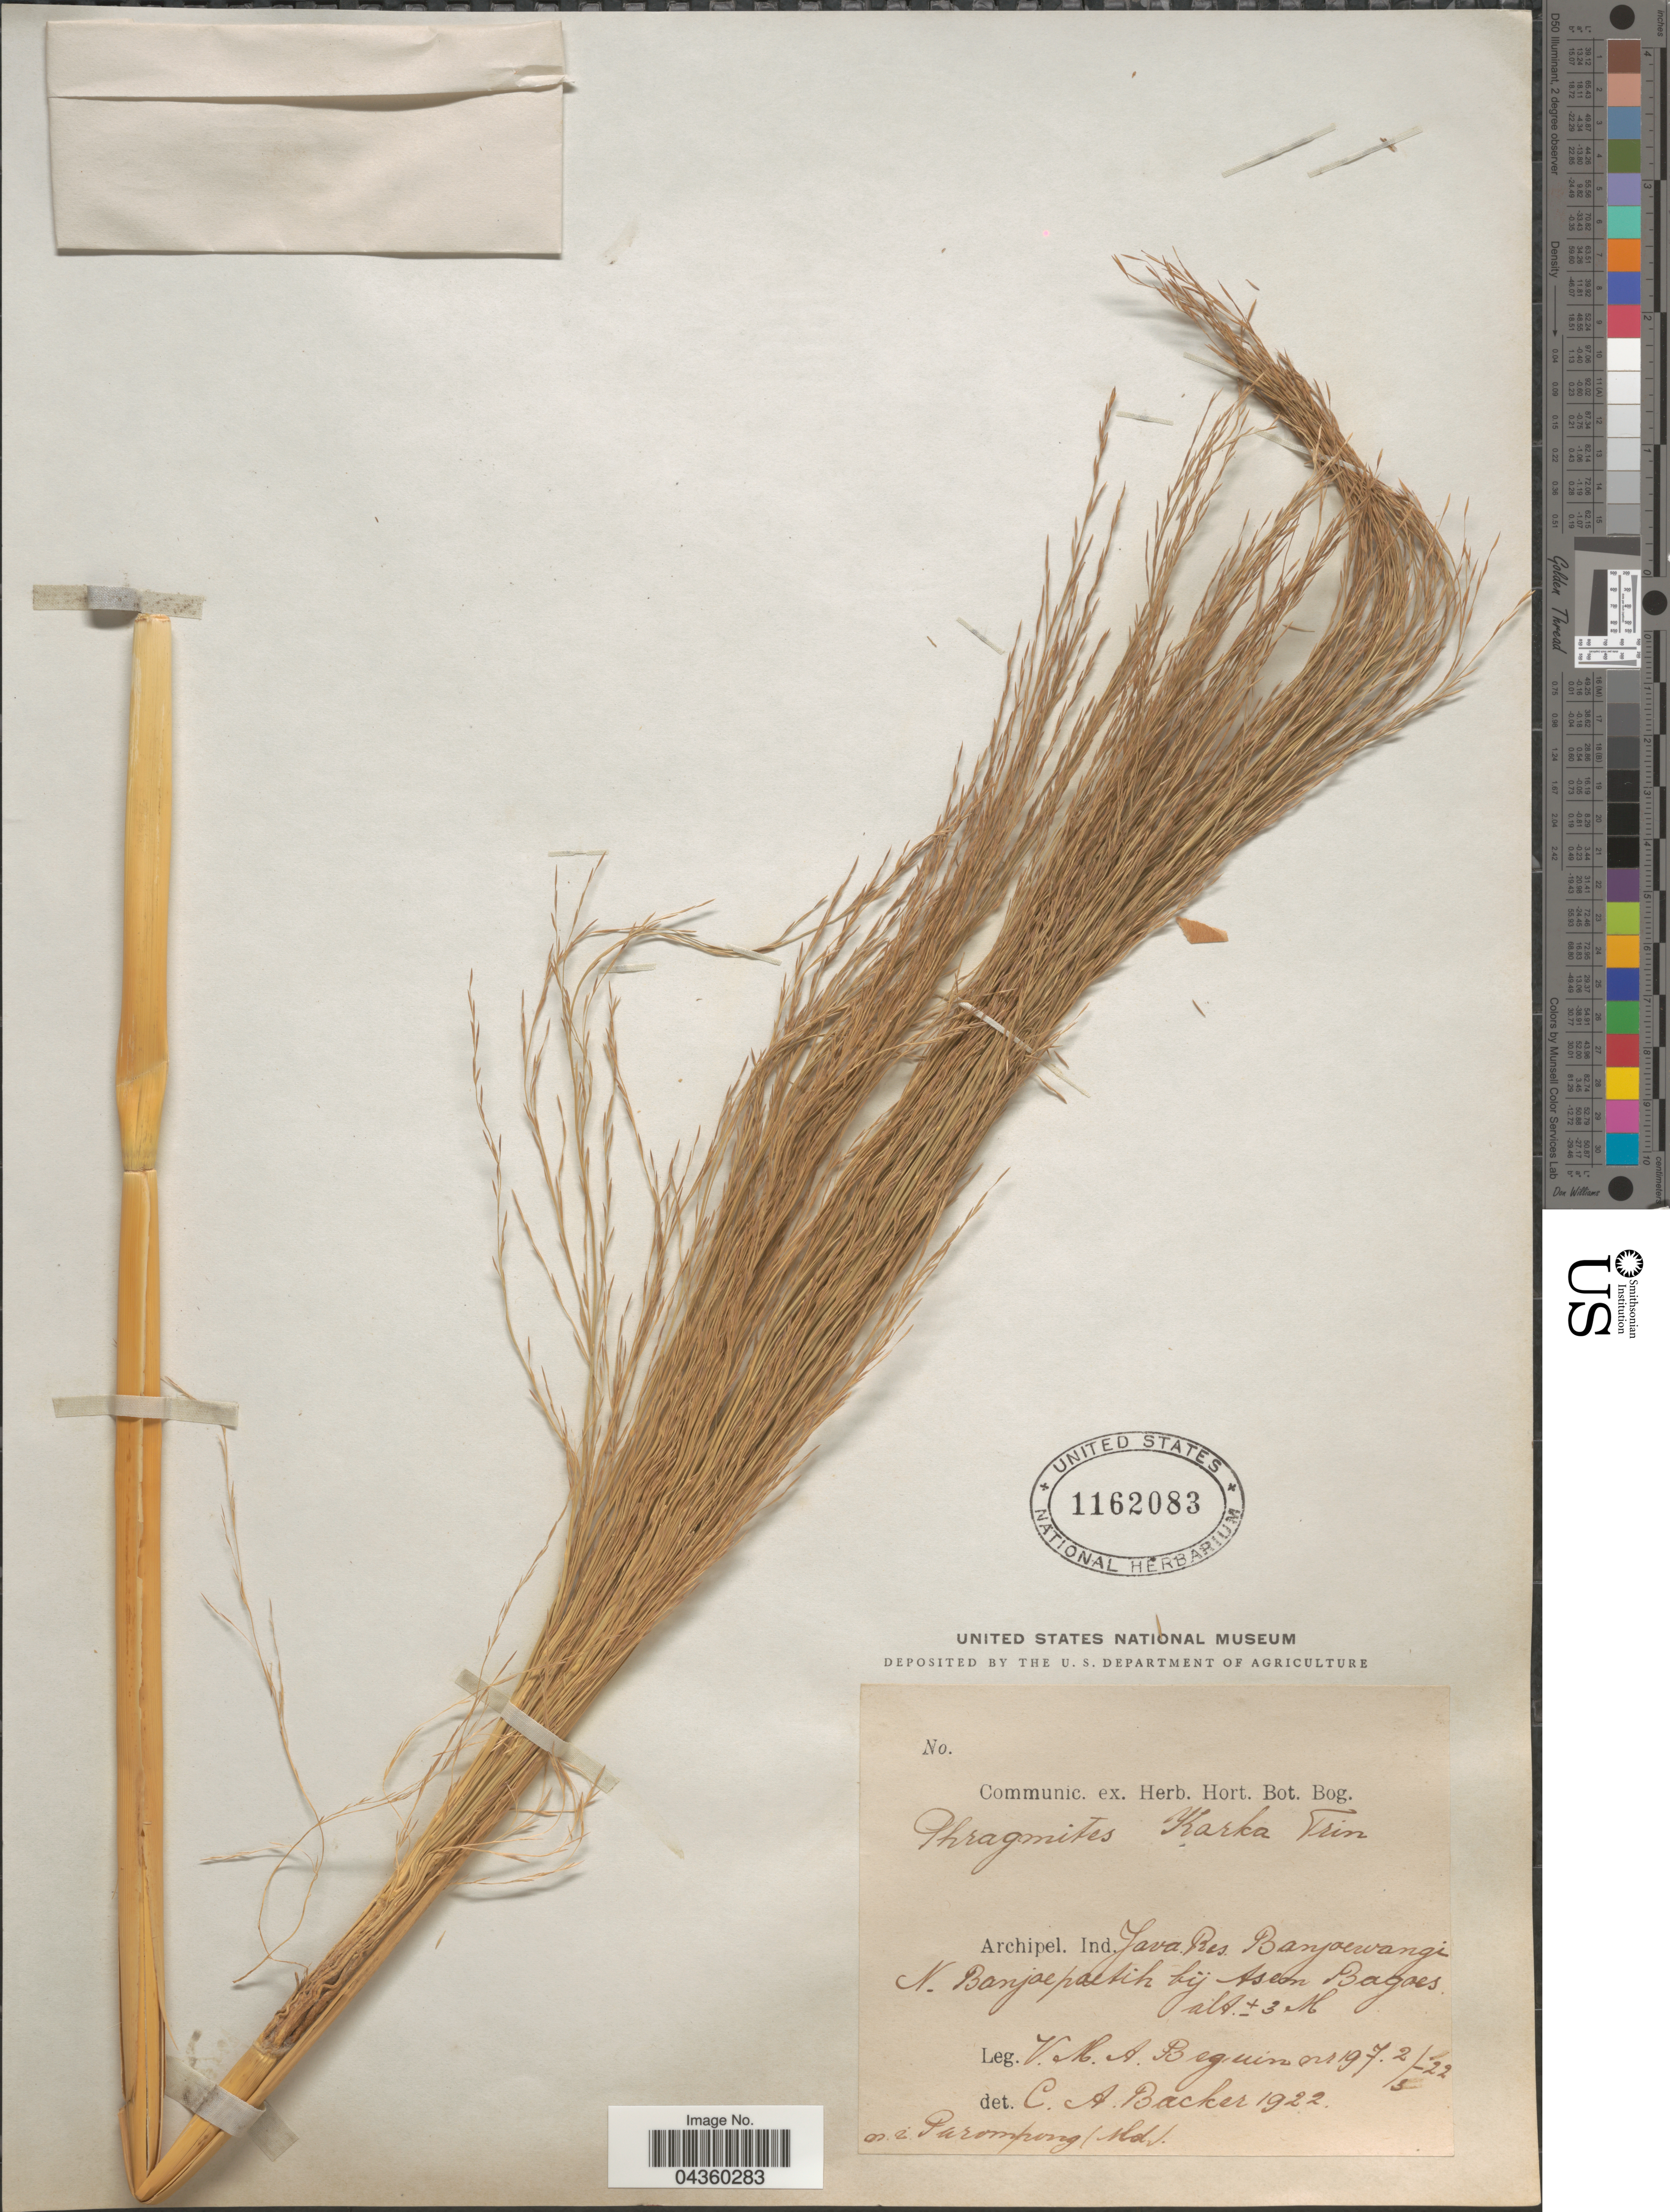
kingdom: Plantae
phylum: Tracheophyta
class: Liliopsida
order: Poales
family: Poaceae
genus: Phragmites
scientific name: Phragmites karka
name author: (Retz.) Trin. ex Steud.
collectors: V. Beguin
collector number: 197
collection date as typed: Transcribed d/m/y: 2/3/22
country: Indonesia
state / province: Java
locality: Archipel. Ind. Res. Banjoewangi N. Banjar paesih bij Asem Bagoes.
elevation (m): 3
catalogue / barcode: US 1162083